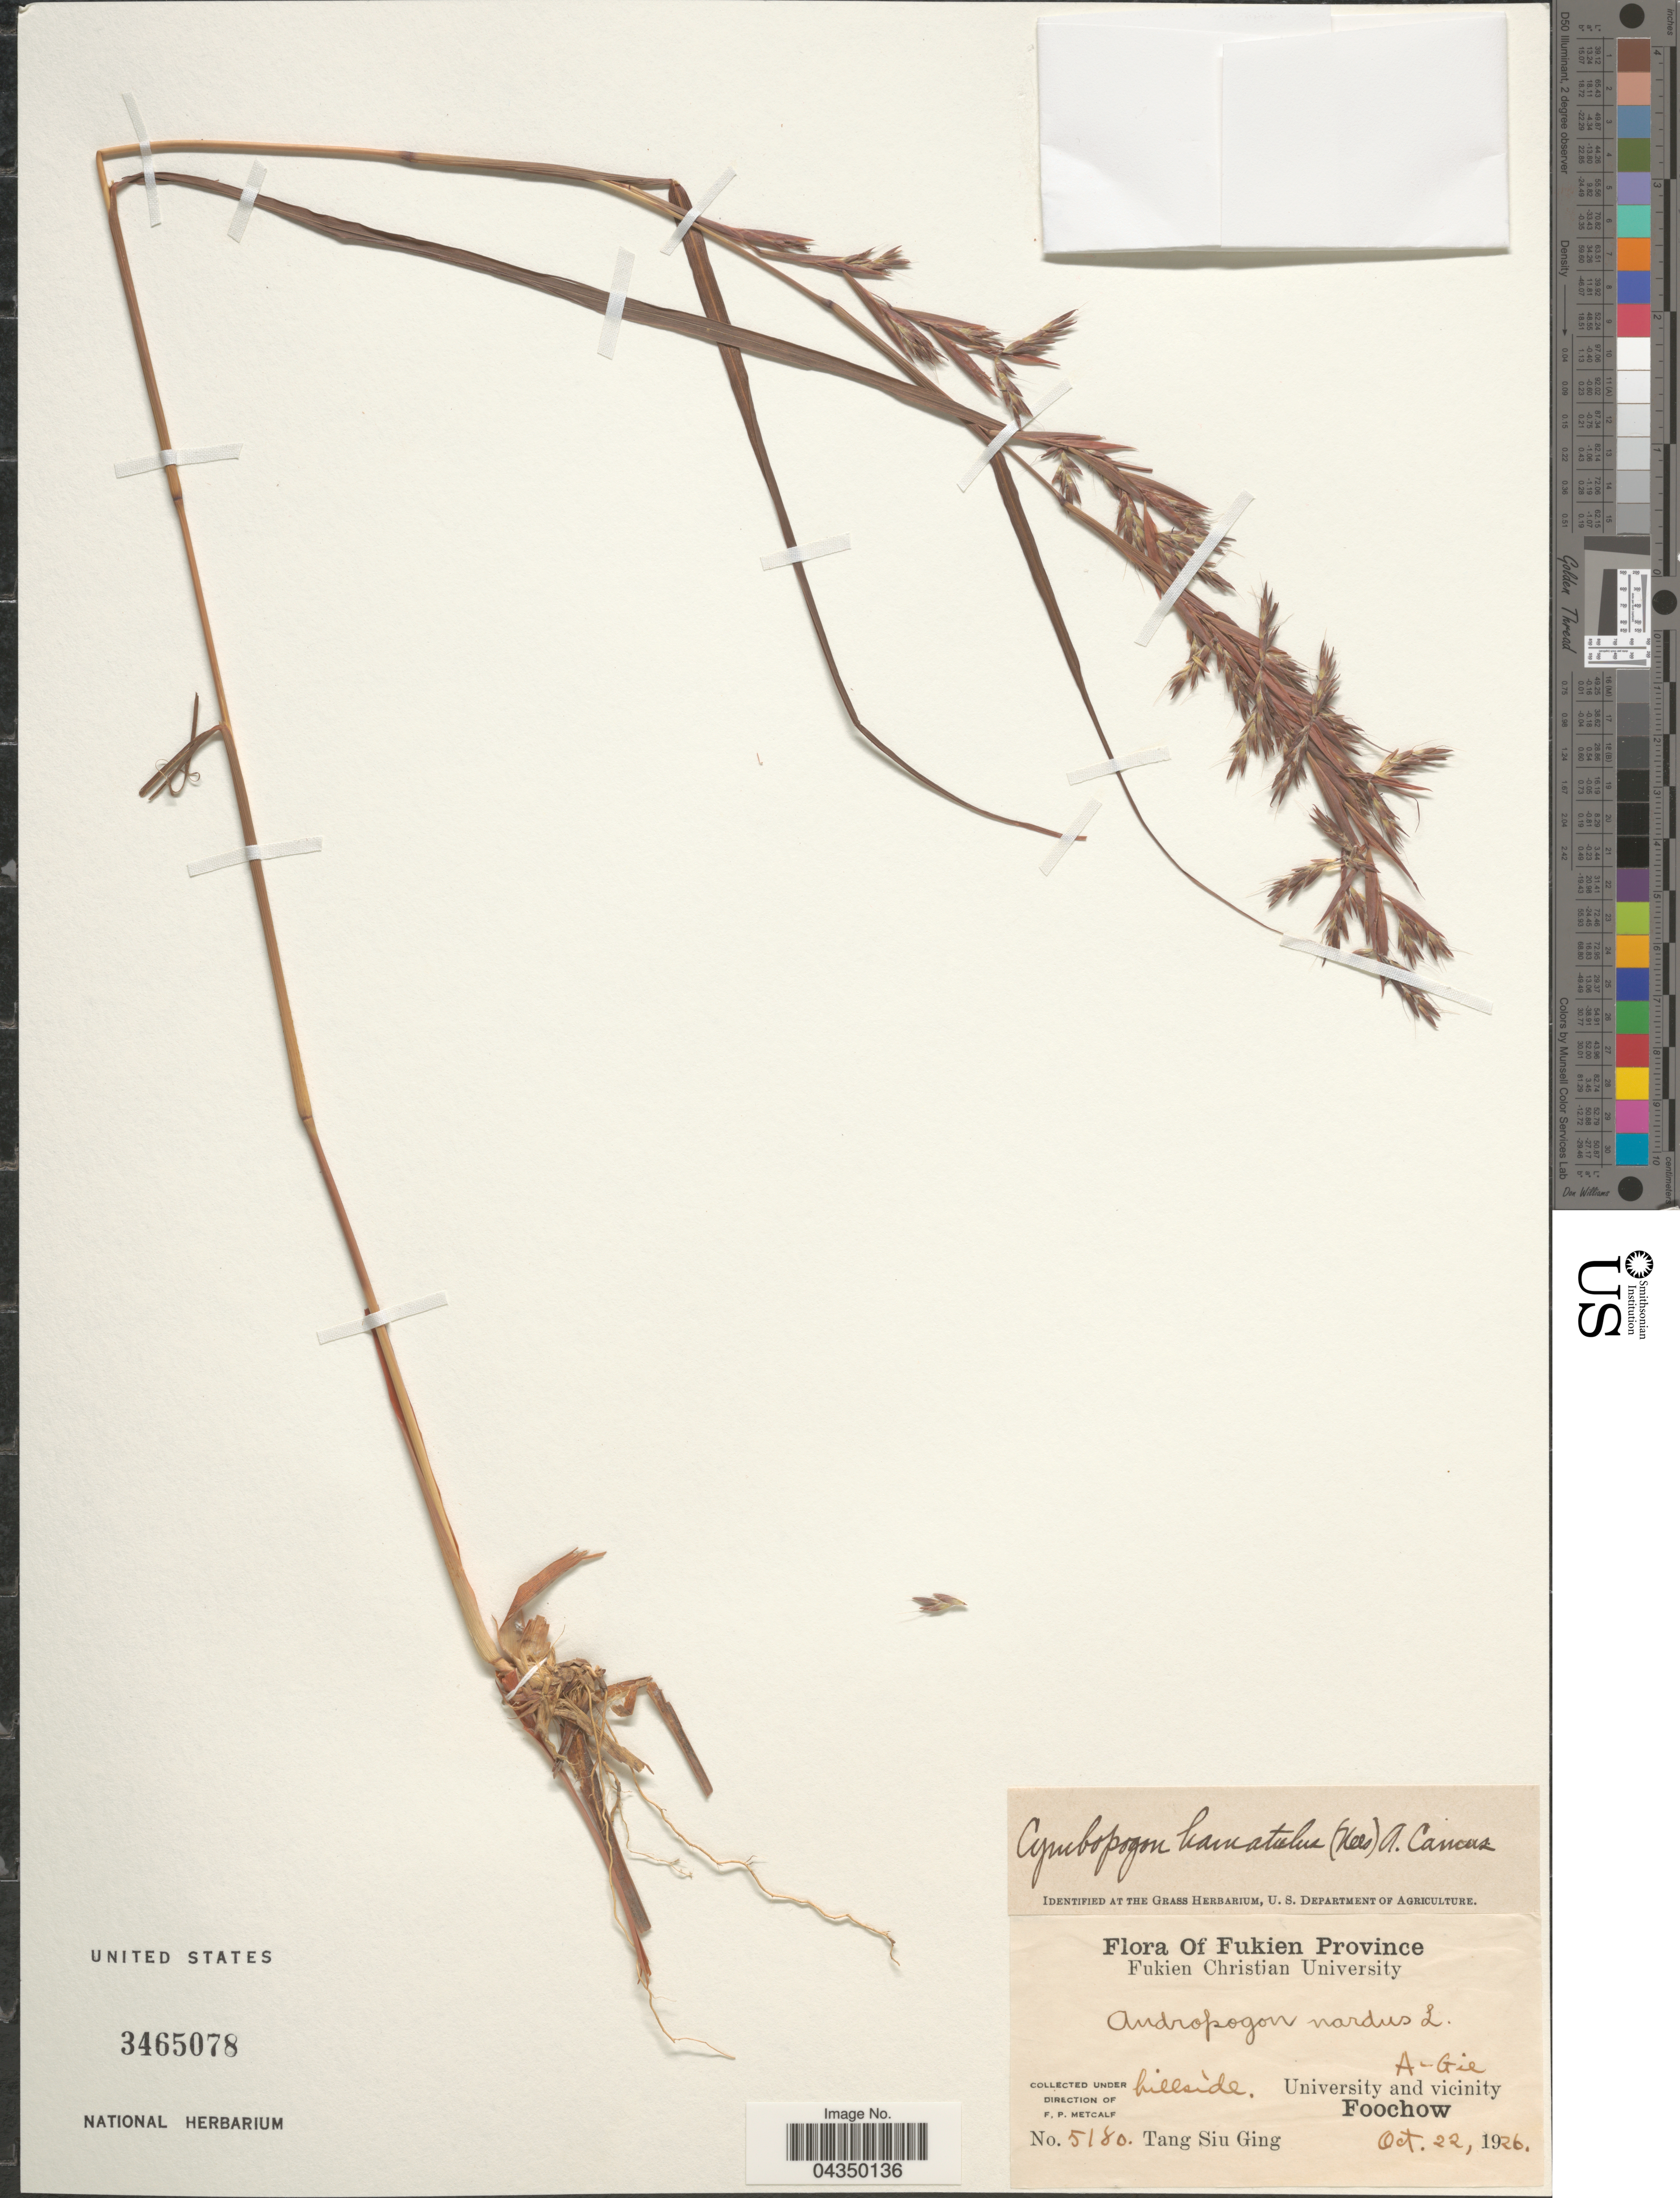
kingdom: Plantae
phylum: Tracheophyta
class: Liliopsida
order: Poales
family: Poaceae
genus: Cymbopogon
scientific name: Cymbopogon tortilis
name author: (J. Presl) A. Camus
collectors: T. Ging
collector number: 5180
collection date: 1926-10-22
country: China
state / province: Fujian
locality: Fukien Province. A-Gie. University and vicinity Foochow.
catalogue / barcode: US 3465078